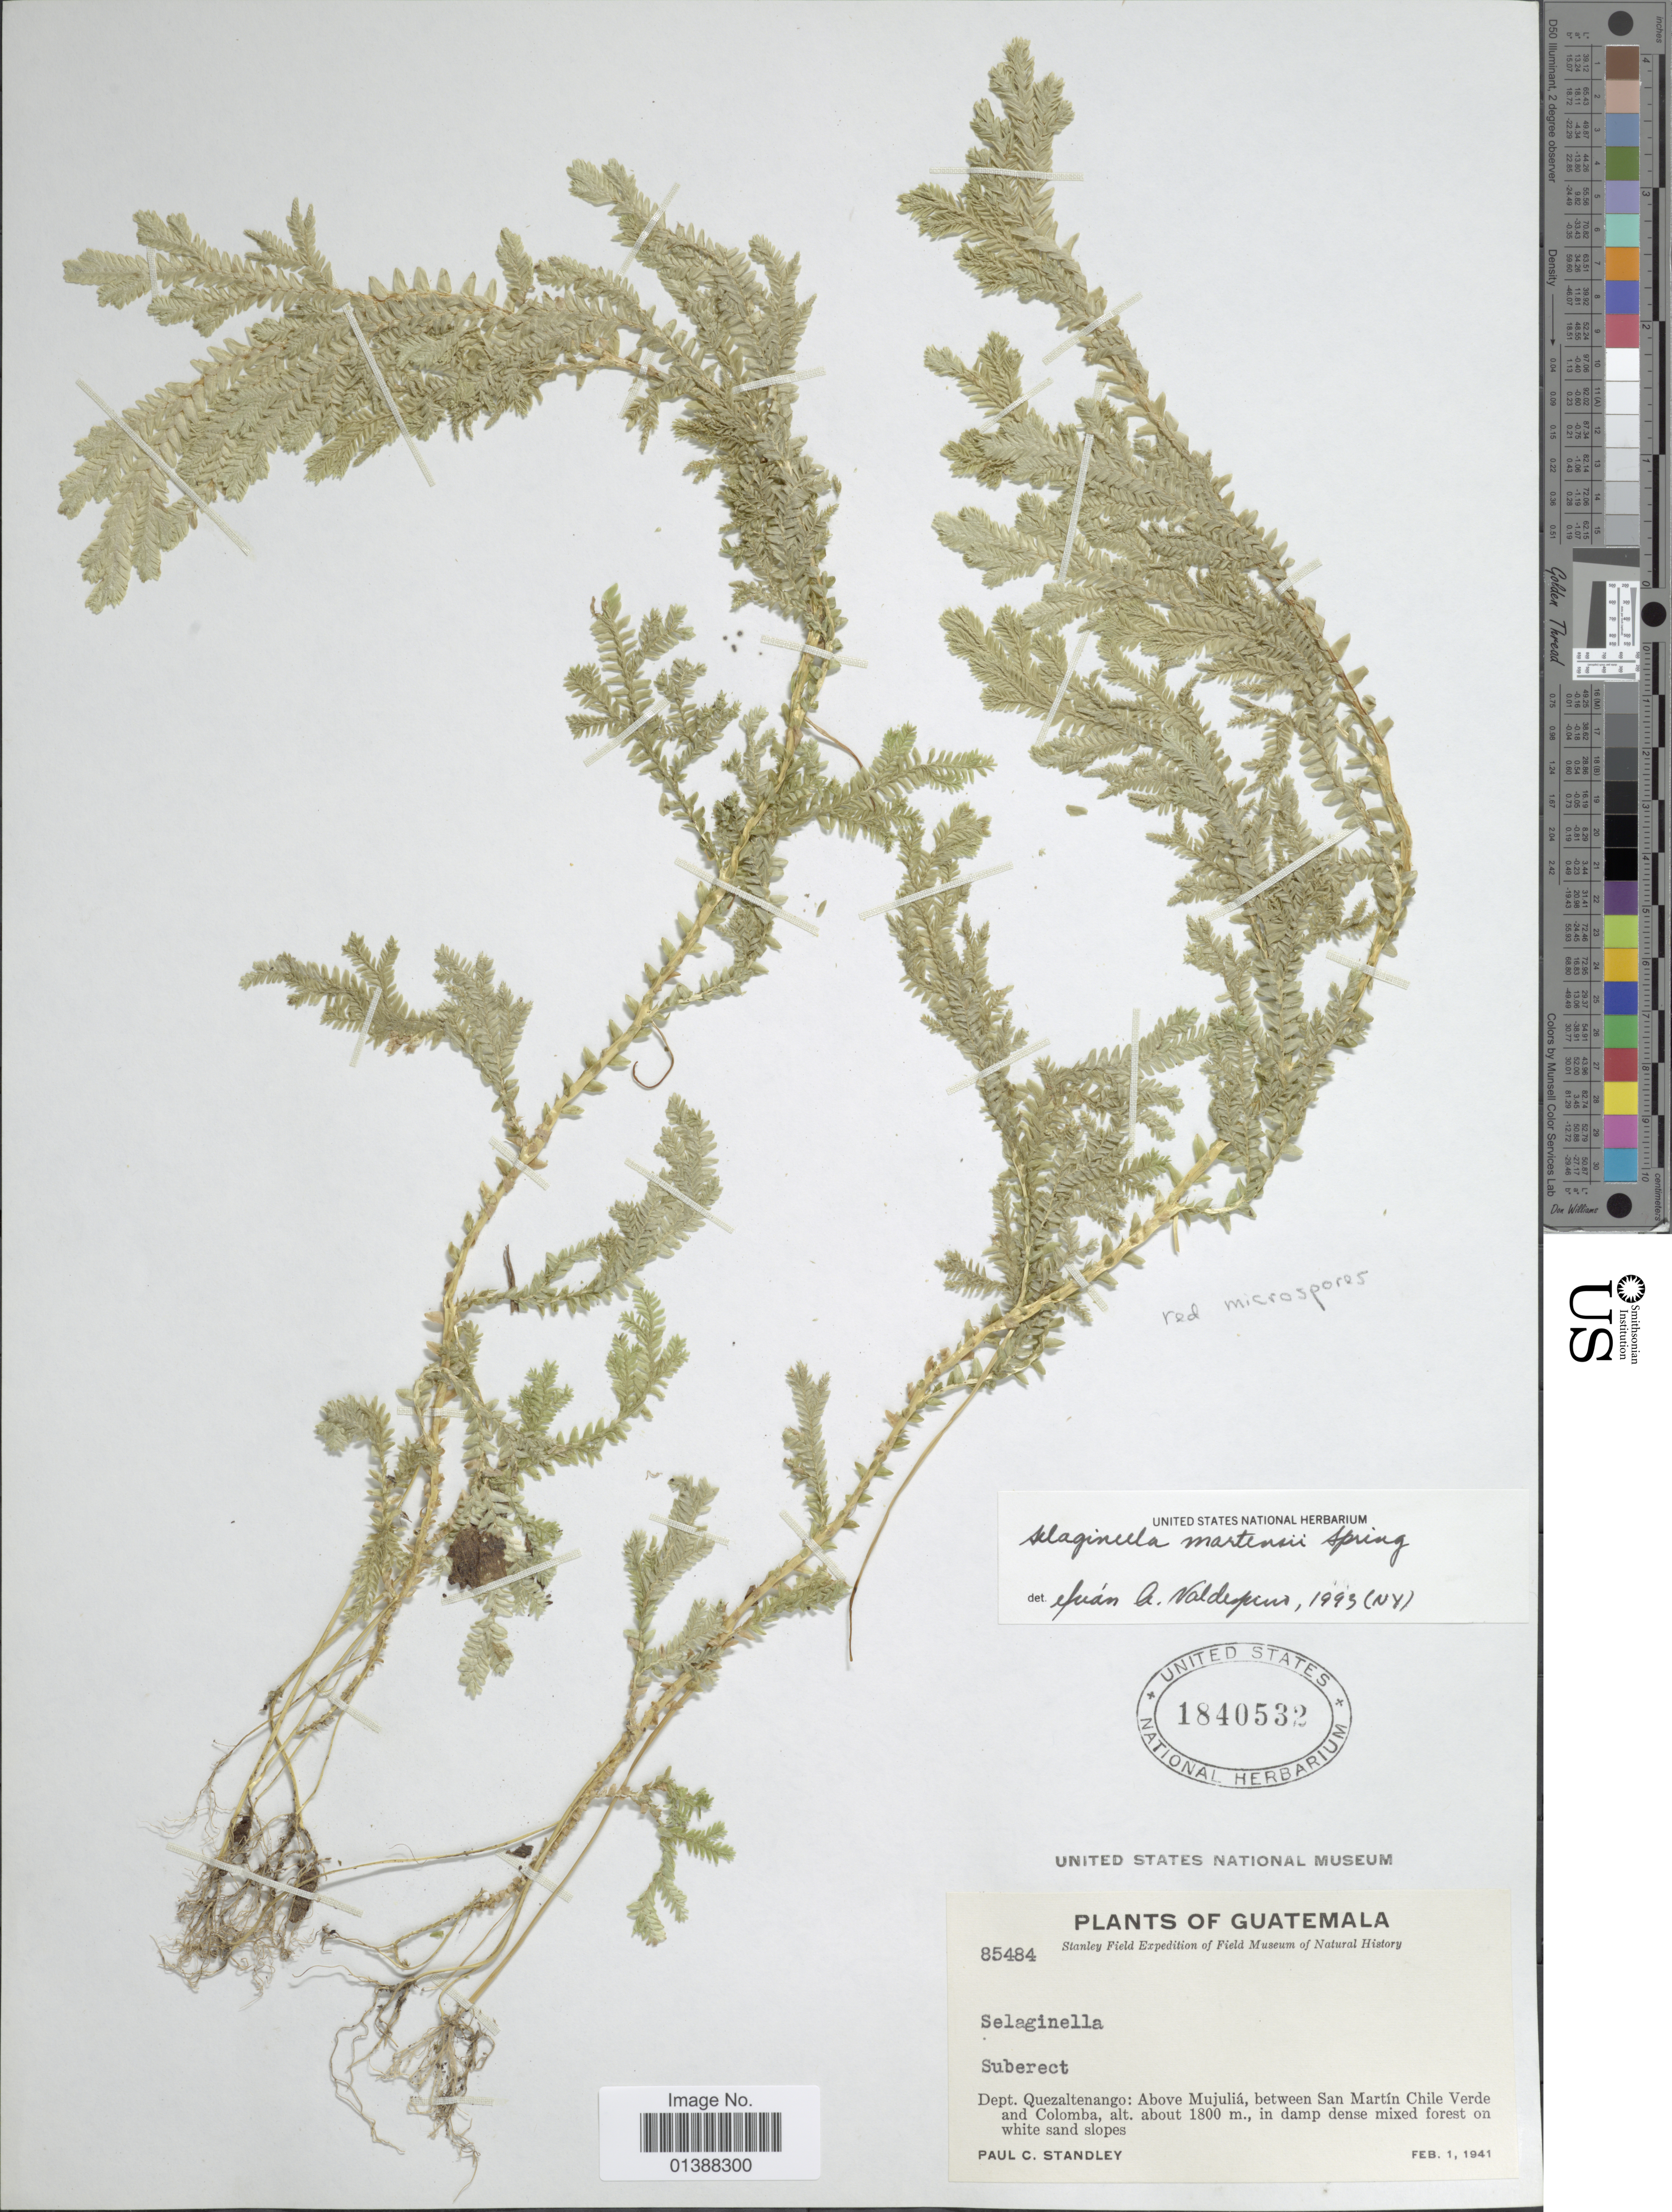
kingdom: Plantae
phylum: Tracheophyta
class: Lycopodiopsida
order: Selaginellales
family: Selaginellaceae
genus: Selaginella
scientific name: Selaginella martensii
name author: Spring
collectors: P. C. Standley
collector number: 85484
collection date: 1941-02-01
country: Guatemala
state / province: Quetzaltenango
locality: Above Mujuliá, between San Martín Chile Verde and Colomba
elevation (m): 1800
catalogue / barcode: US 1840532